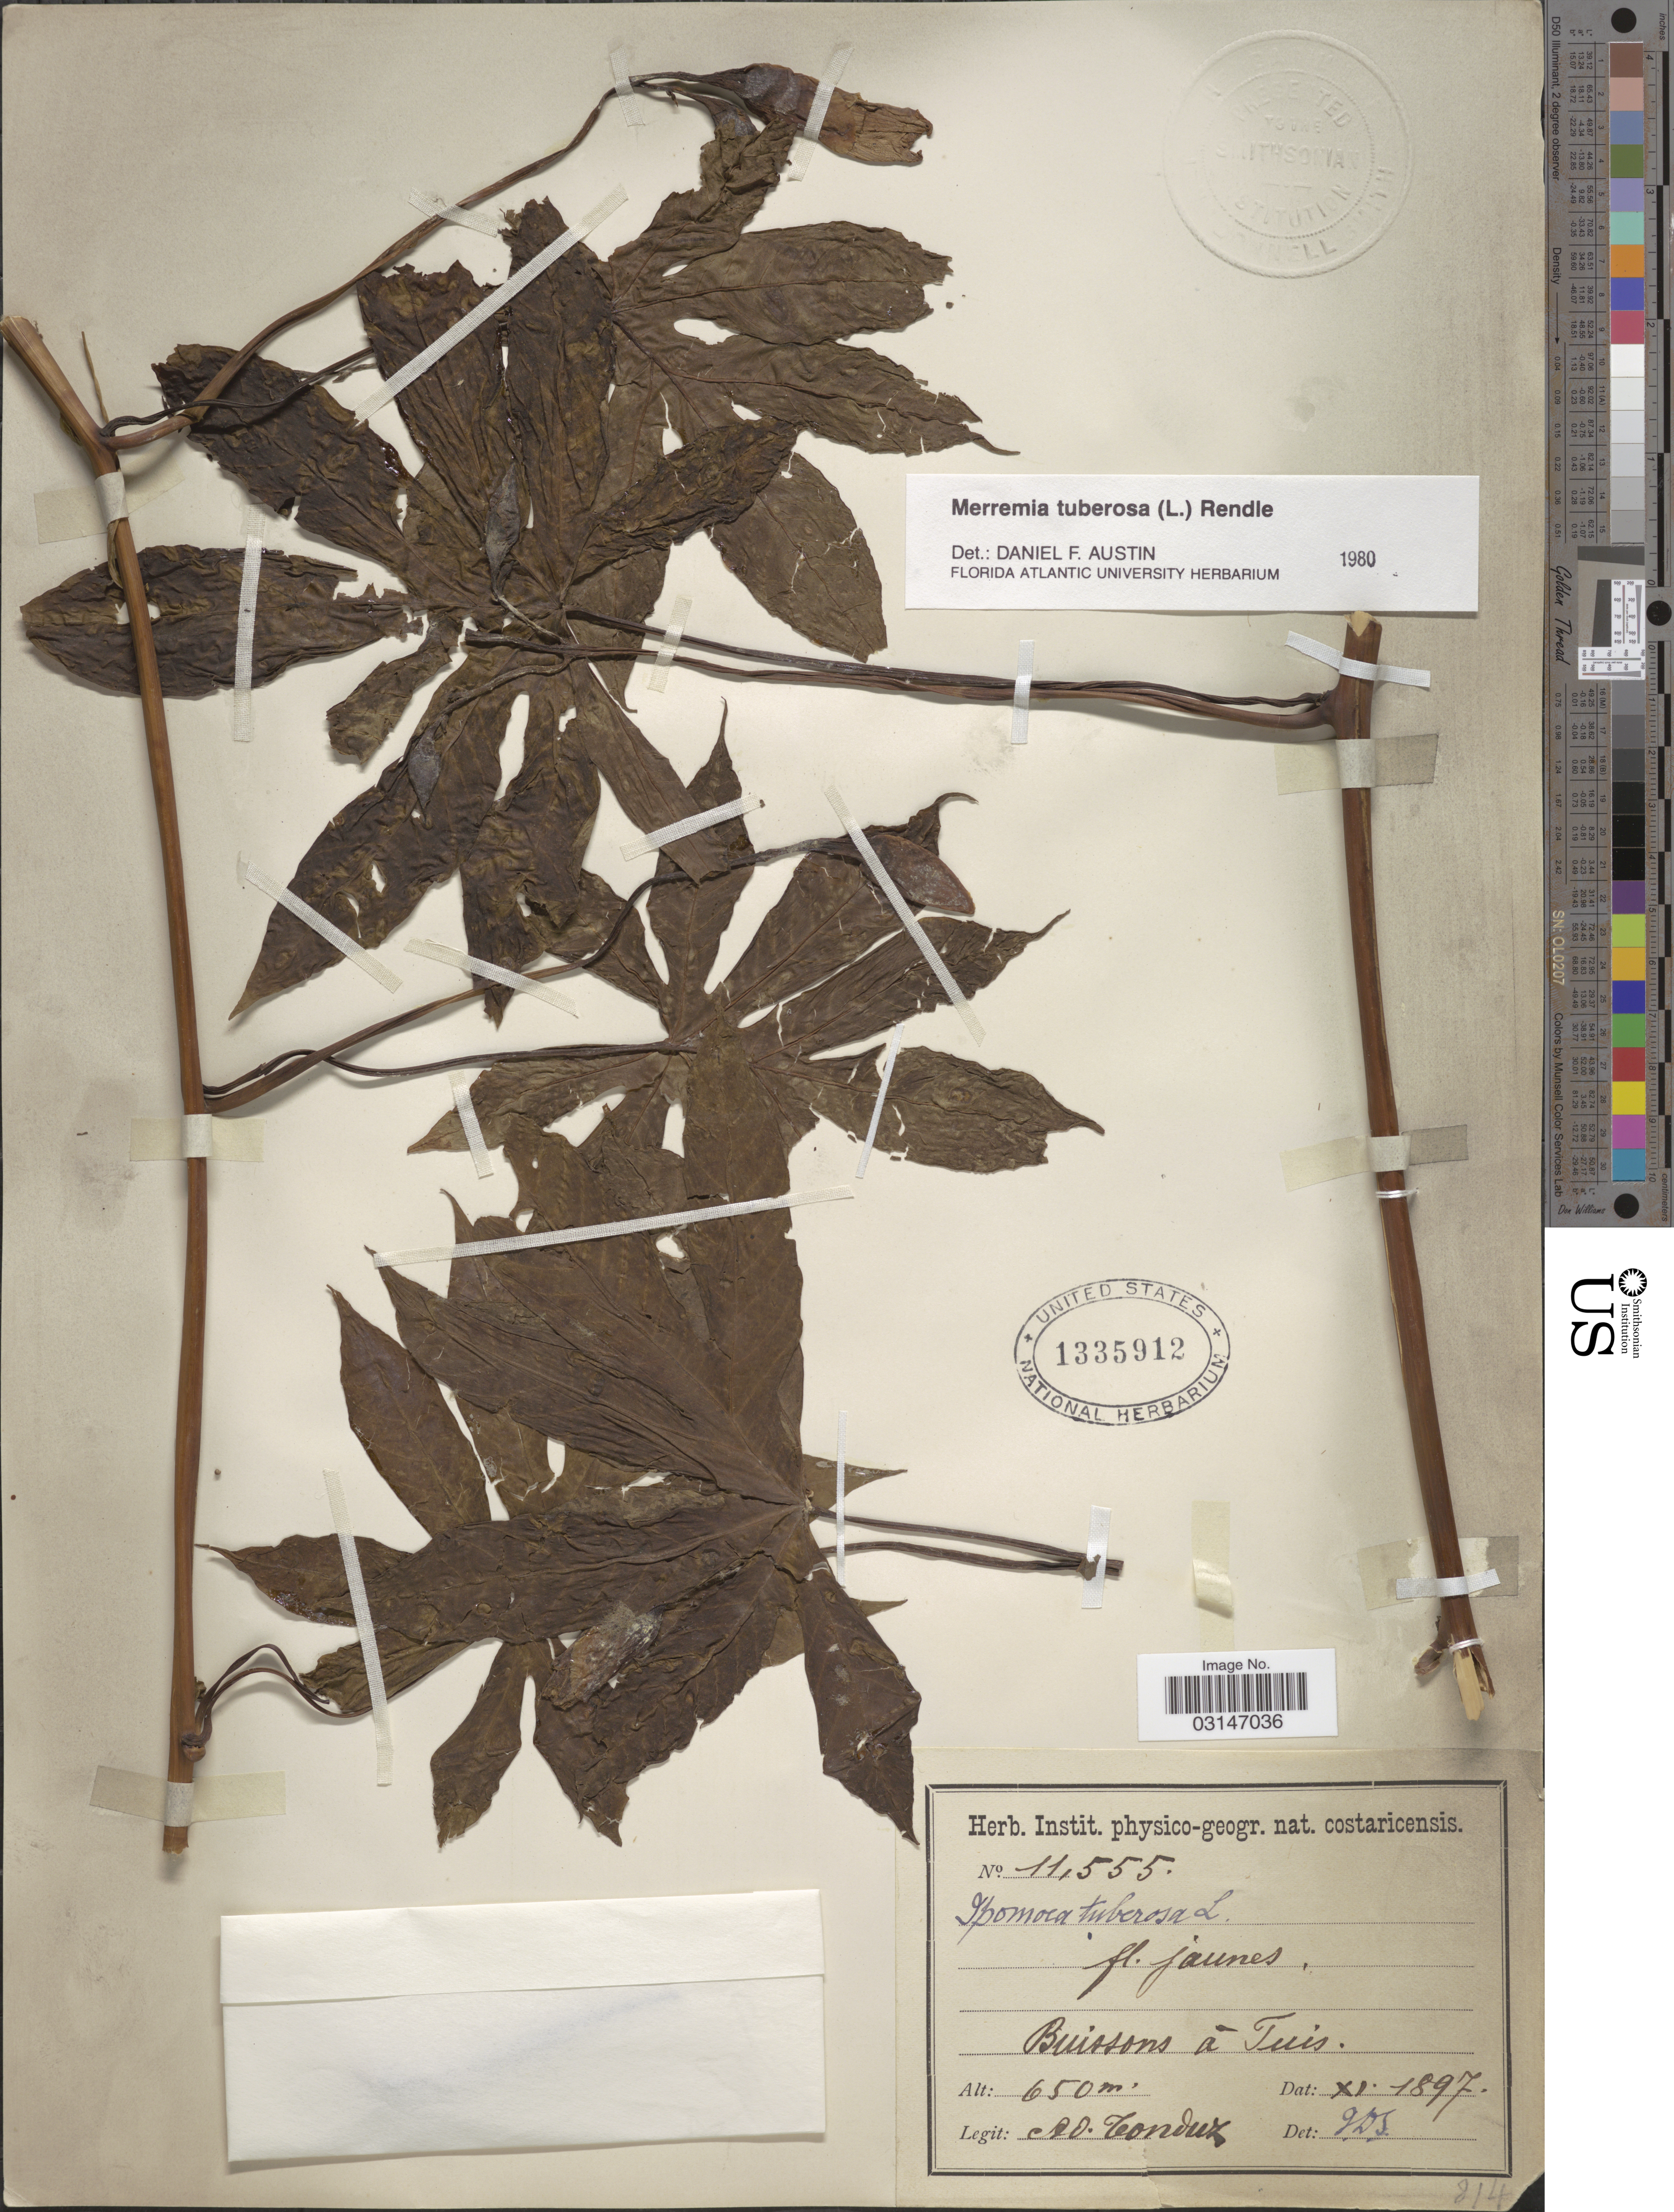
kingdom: Plantae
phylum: Tracheophyta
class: Magnoliopsida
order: Solanales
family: Convolvulaceae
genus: Distimake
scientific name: Distimake tuberosus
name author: (L.) A. R. Simões & Staples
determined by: Strong, Mark T., (BOT), Smithsonian Institution - National Museum of Natural History (UNITED STATES)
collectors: A. Tonduz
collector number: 11555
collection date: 1897-11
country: Costa Rica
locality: Buissons á Tuis.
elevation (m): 650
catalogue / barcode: US 1335912